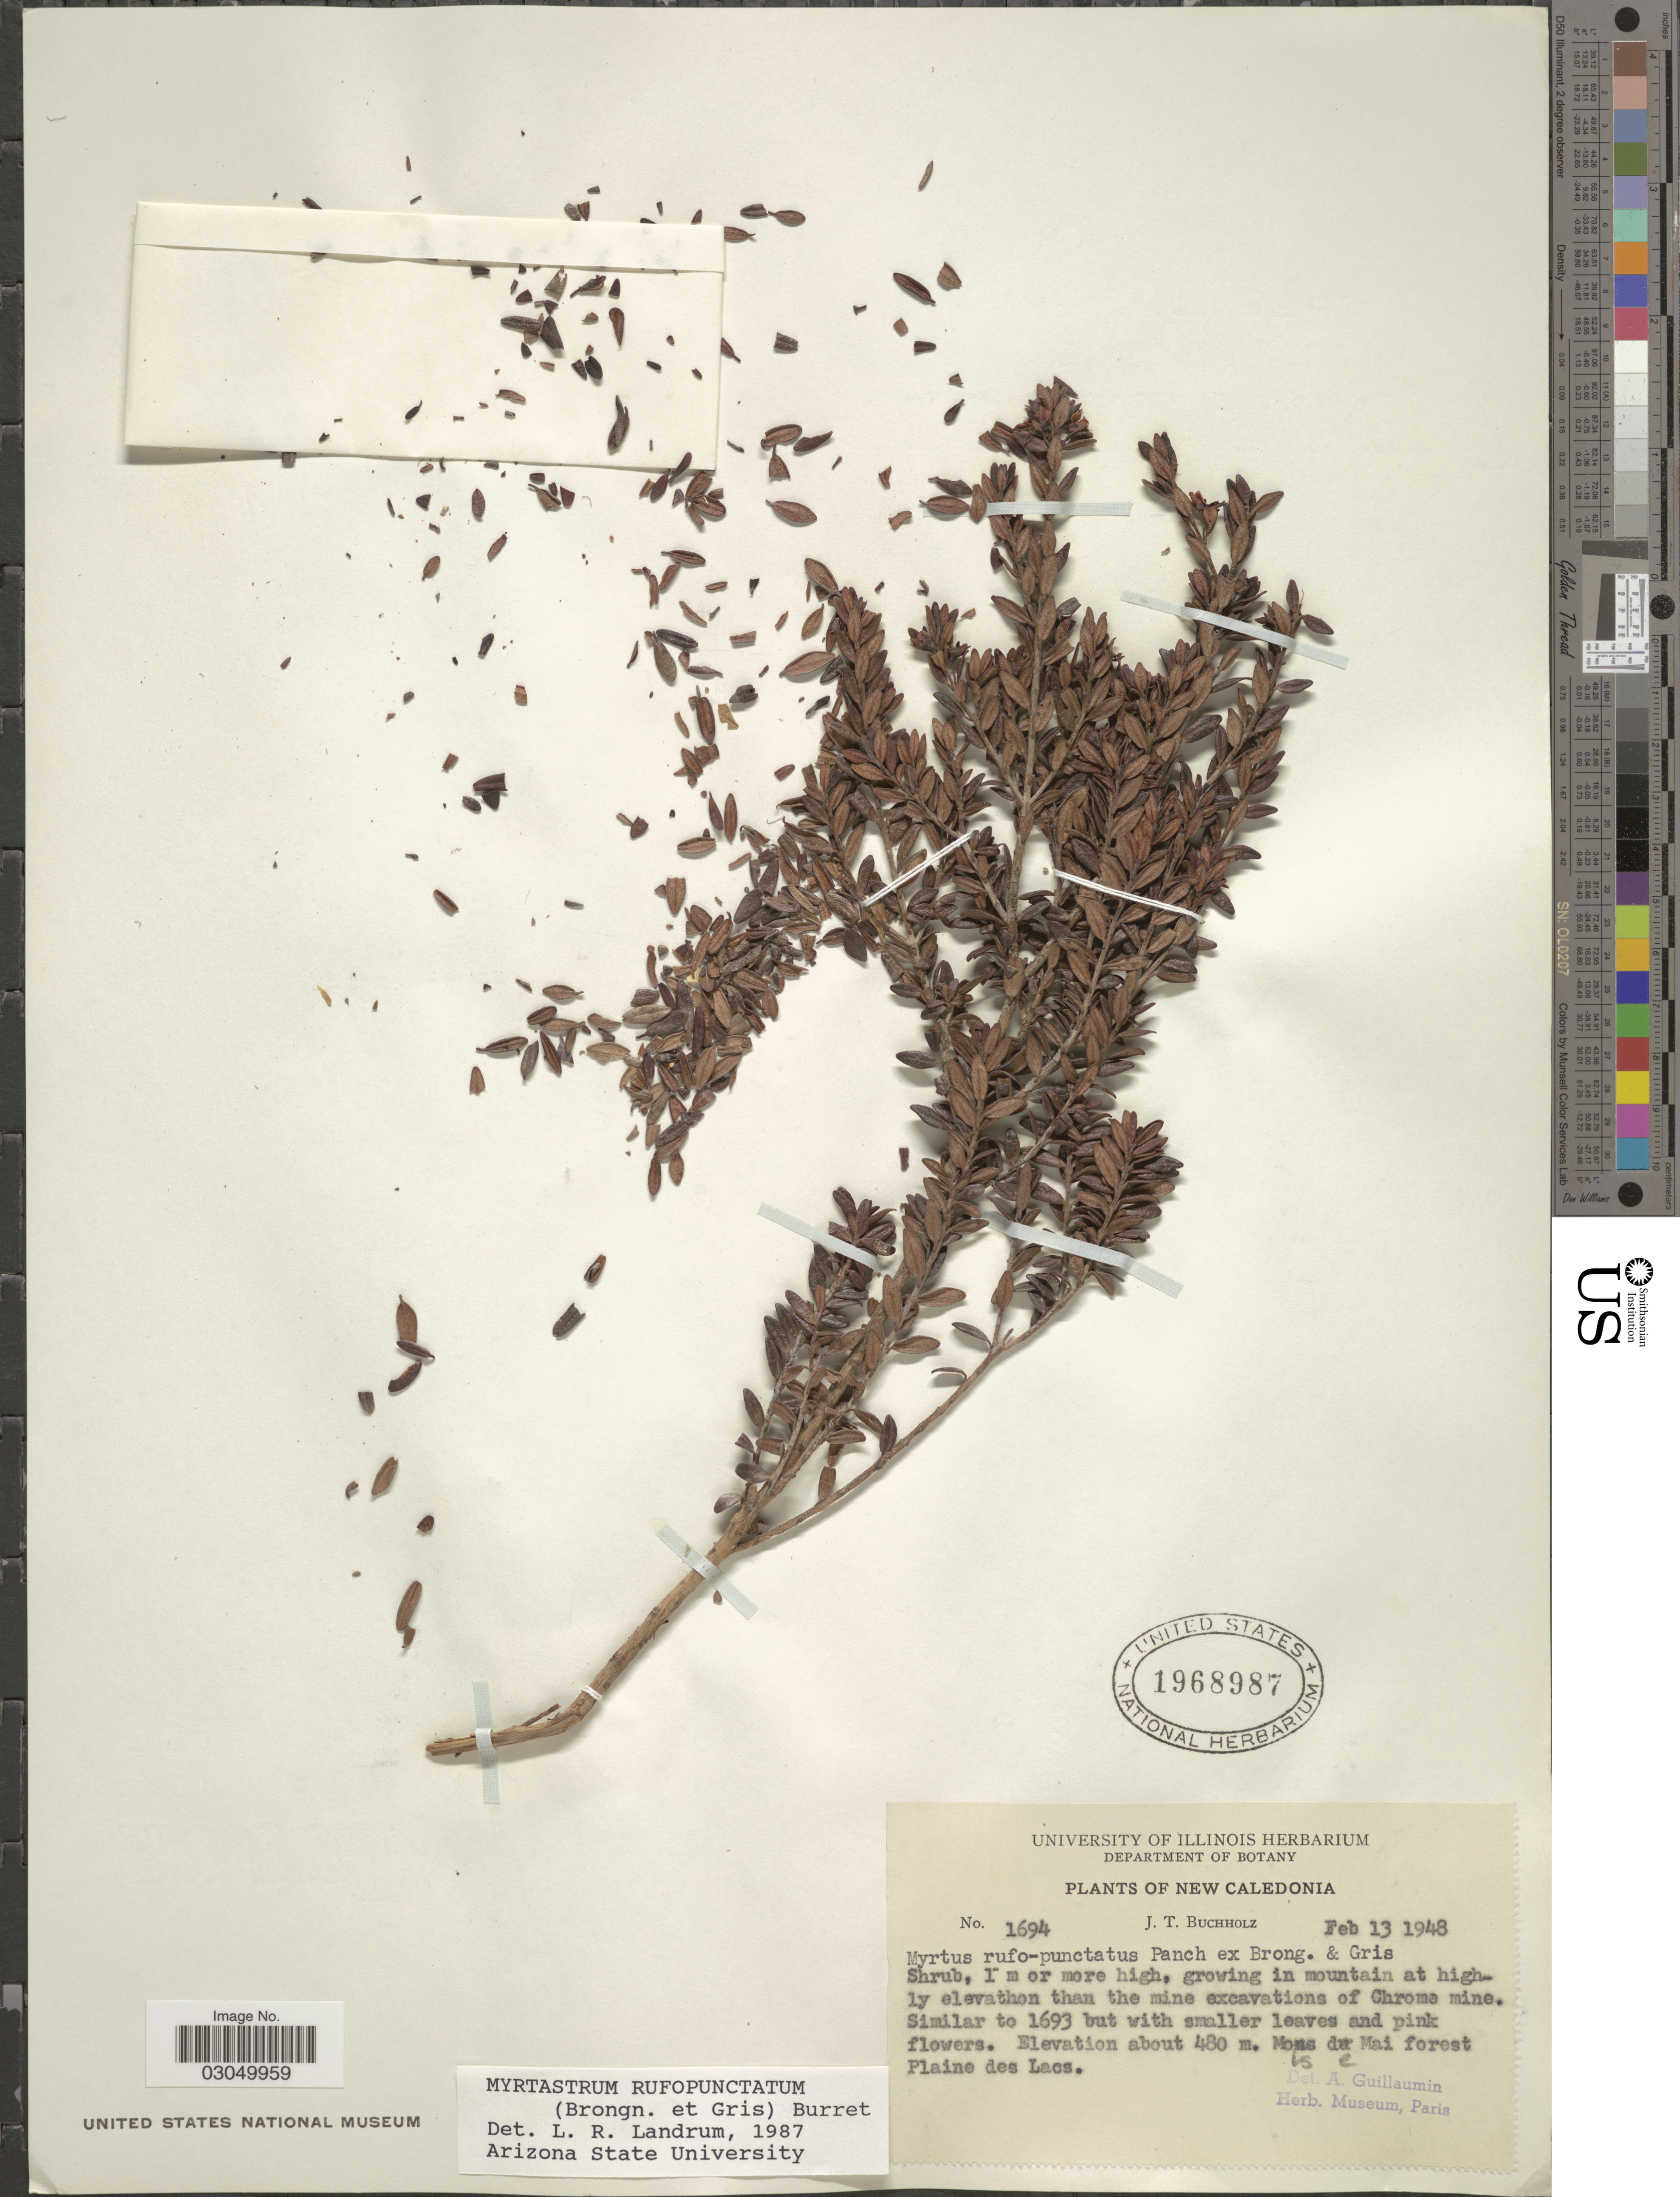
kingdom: Plantae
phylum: Tracheophyta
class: Magnoliopsida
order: Myrtales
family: Myrtaceae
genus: Myrtastrum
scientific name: Myrtastrum rufopunctatum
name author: (Pancher ex Brongn. & Gris) Burret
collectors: J. T. Buchholz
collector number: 1694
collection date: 1948-02-13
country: New Caledonia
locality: Mons du Mai forest Plaine des Lacs.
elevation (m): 480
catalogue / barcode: US 1968987